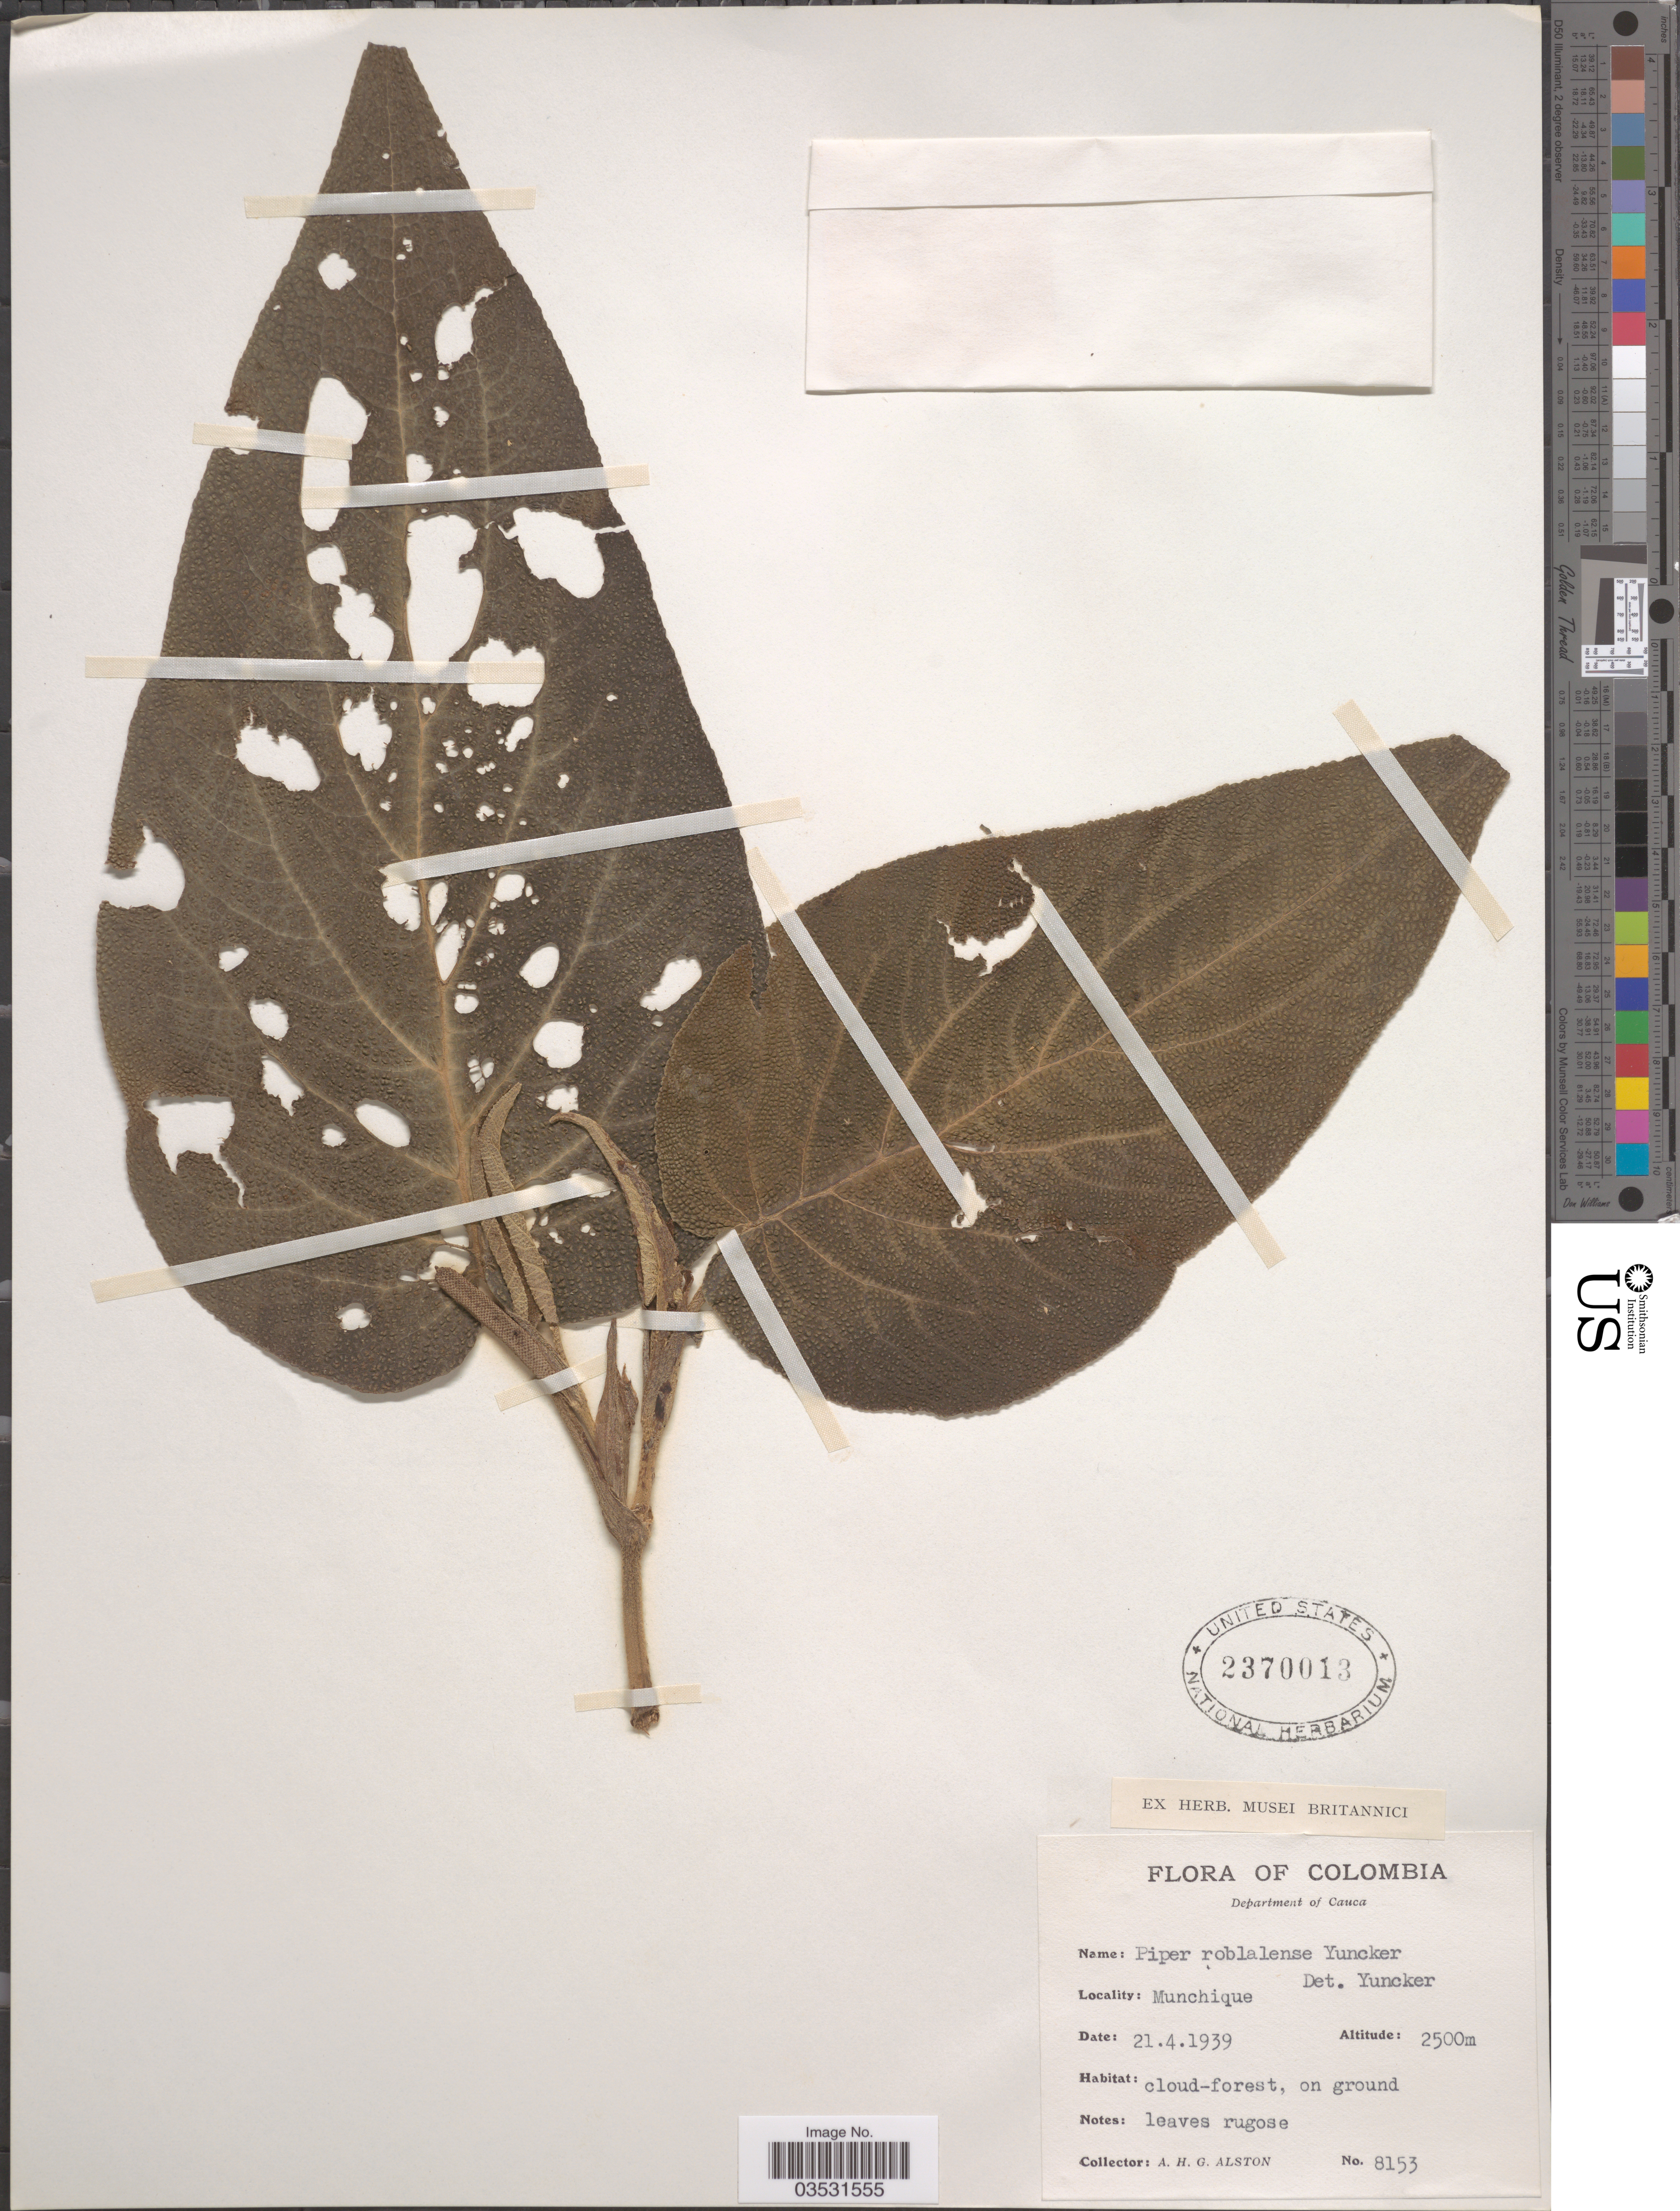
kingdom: Plantae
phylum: Tracheophyta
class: Magnoliopsida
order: Piperales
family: Piperaceae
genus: Piper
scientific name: Piper roblalense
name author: Yunck.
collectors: A. H. Alston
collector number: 8153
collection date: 1939-04-21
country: Colombia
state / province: Cauca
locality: Department of Cauca. Munchique.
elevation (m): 2500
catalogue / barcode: US 2370013